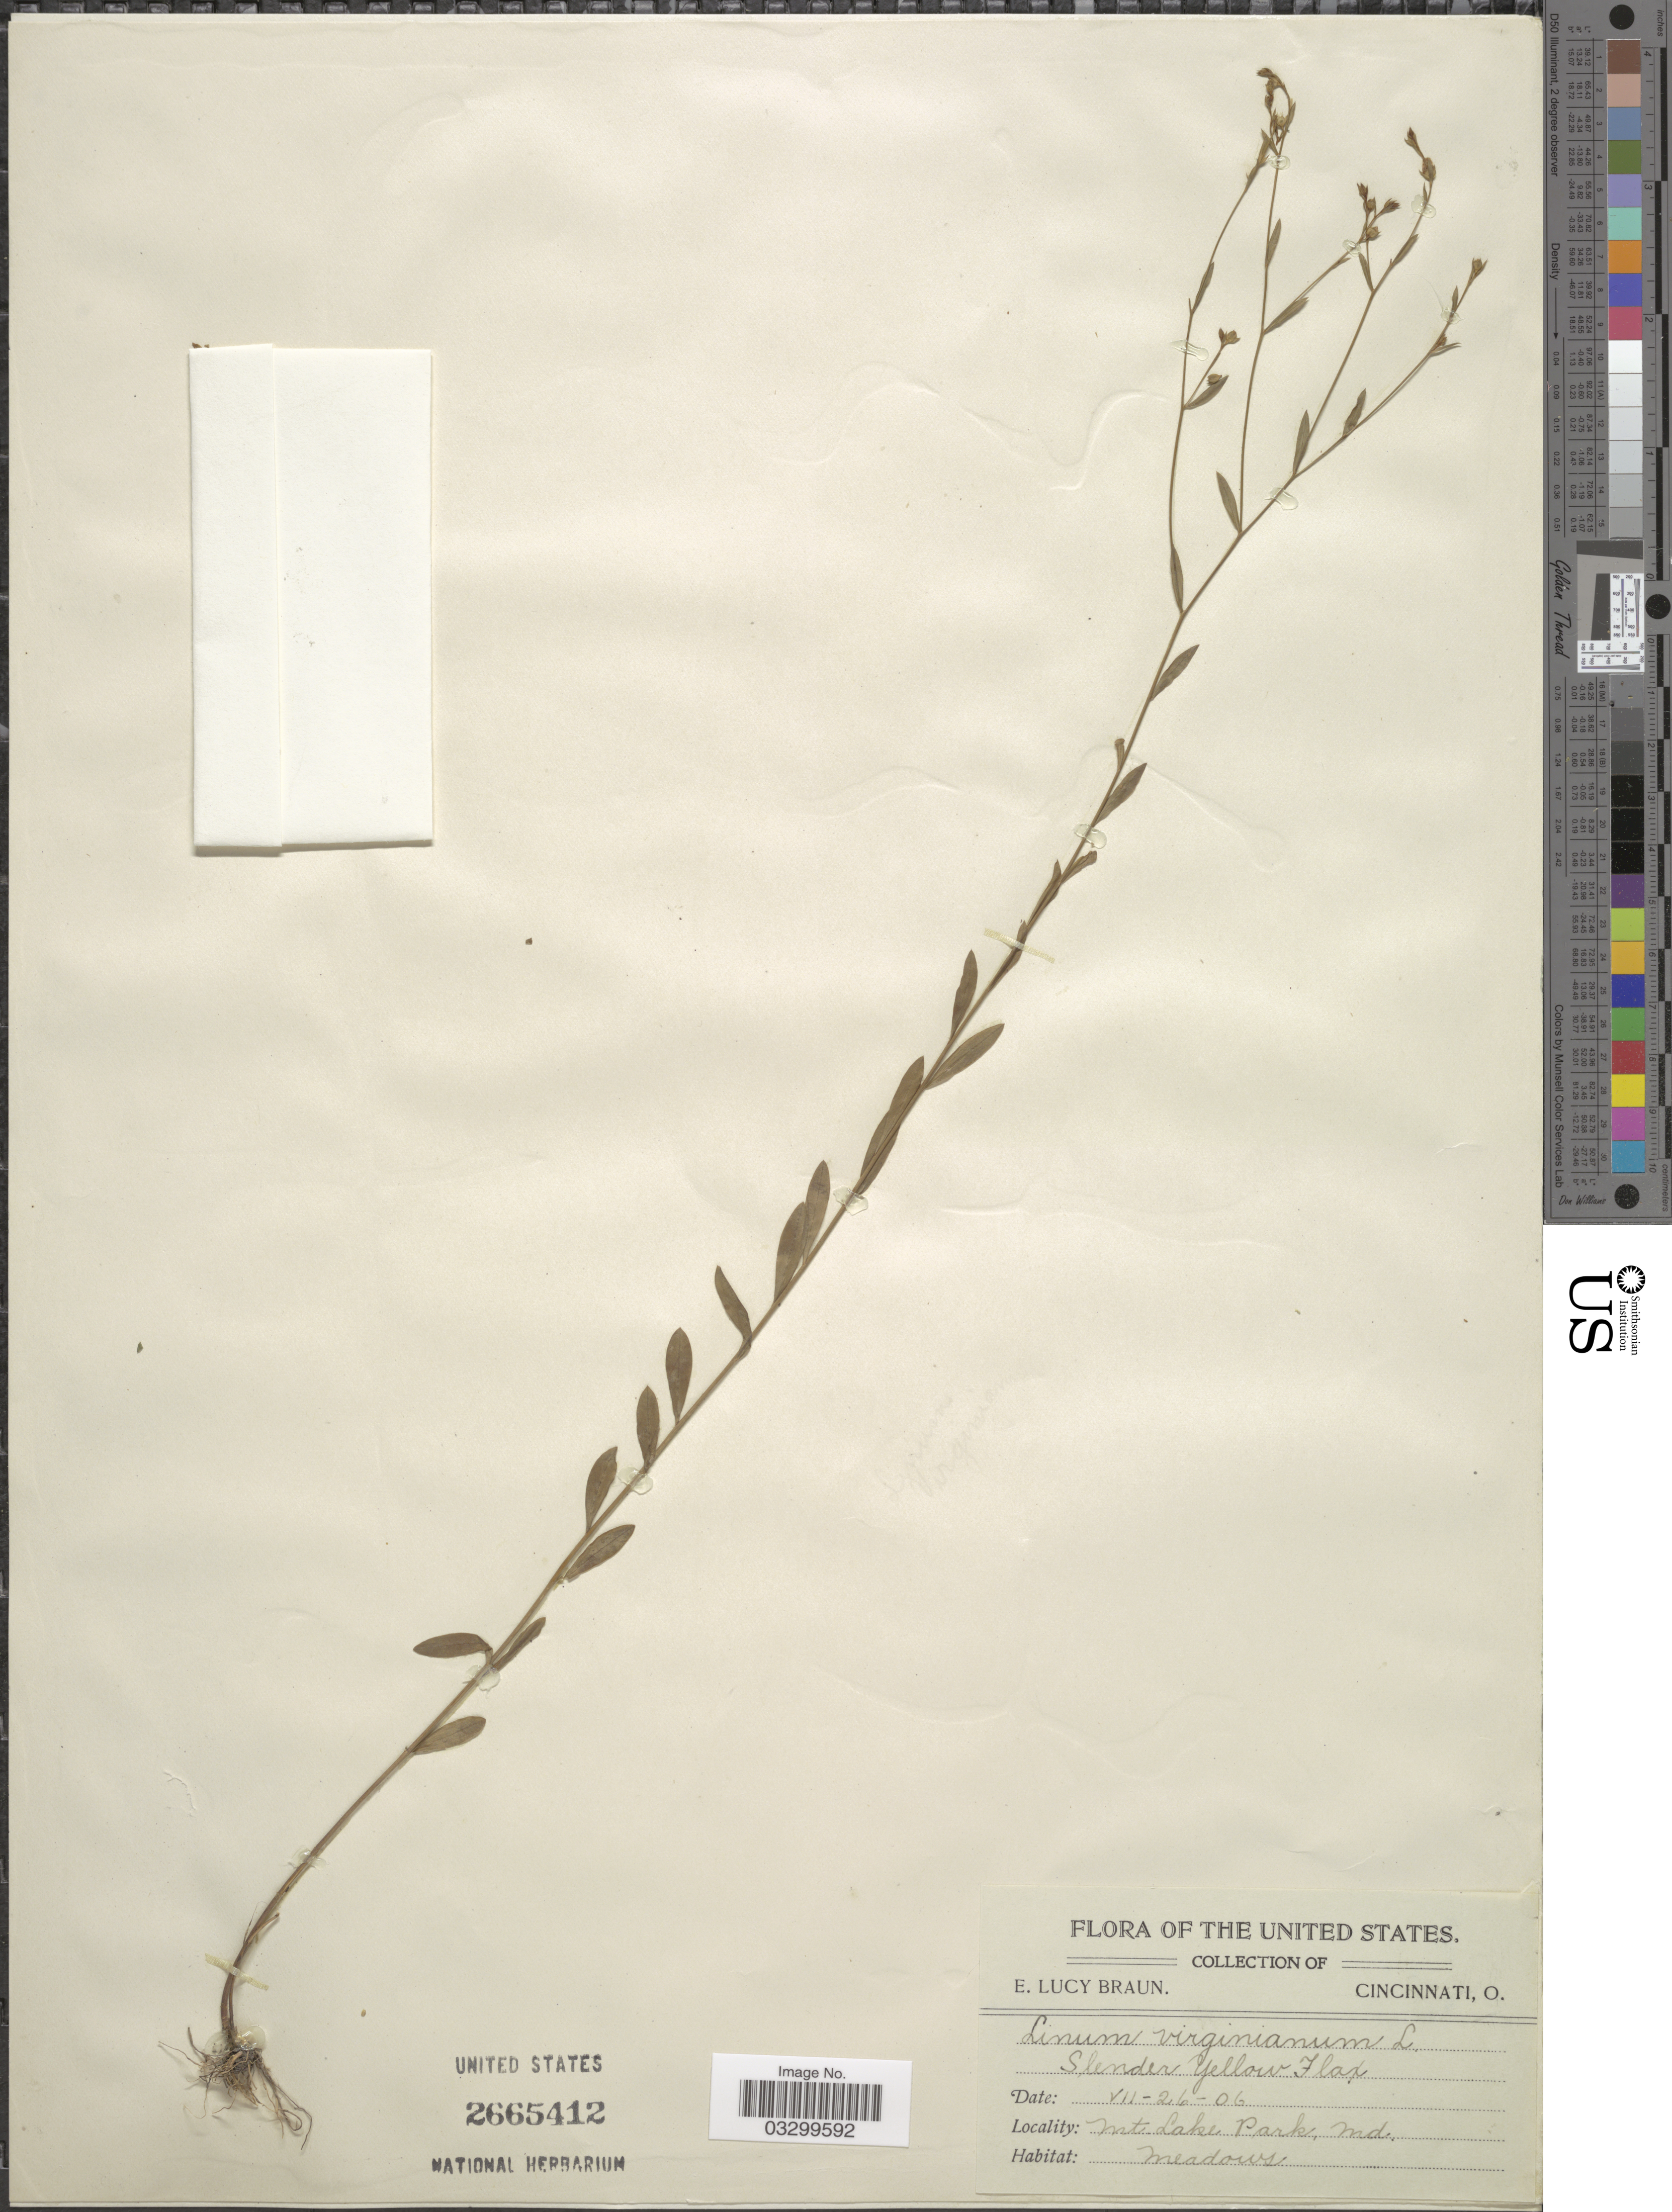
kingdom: Plantae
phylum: Tracheophyta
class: Magnoliopsida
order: Malpighiales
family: Linaceae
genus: Linum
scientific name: Linum virginianum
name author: L.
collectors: E. L. Braun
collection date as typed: Transcribed d/m/y: 26/7/6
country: United States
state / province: Maryland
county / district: Garrett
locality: Mt Lake Park.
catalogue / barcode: US 2665412